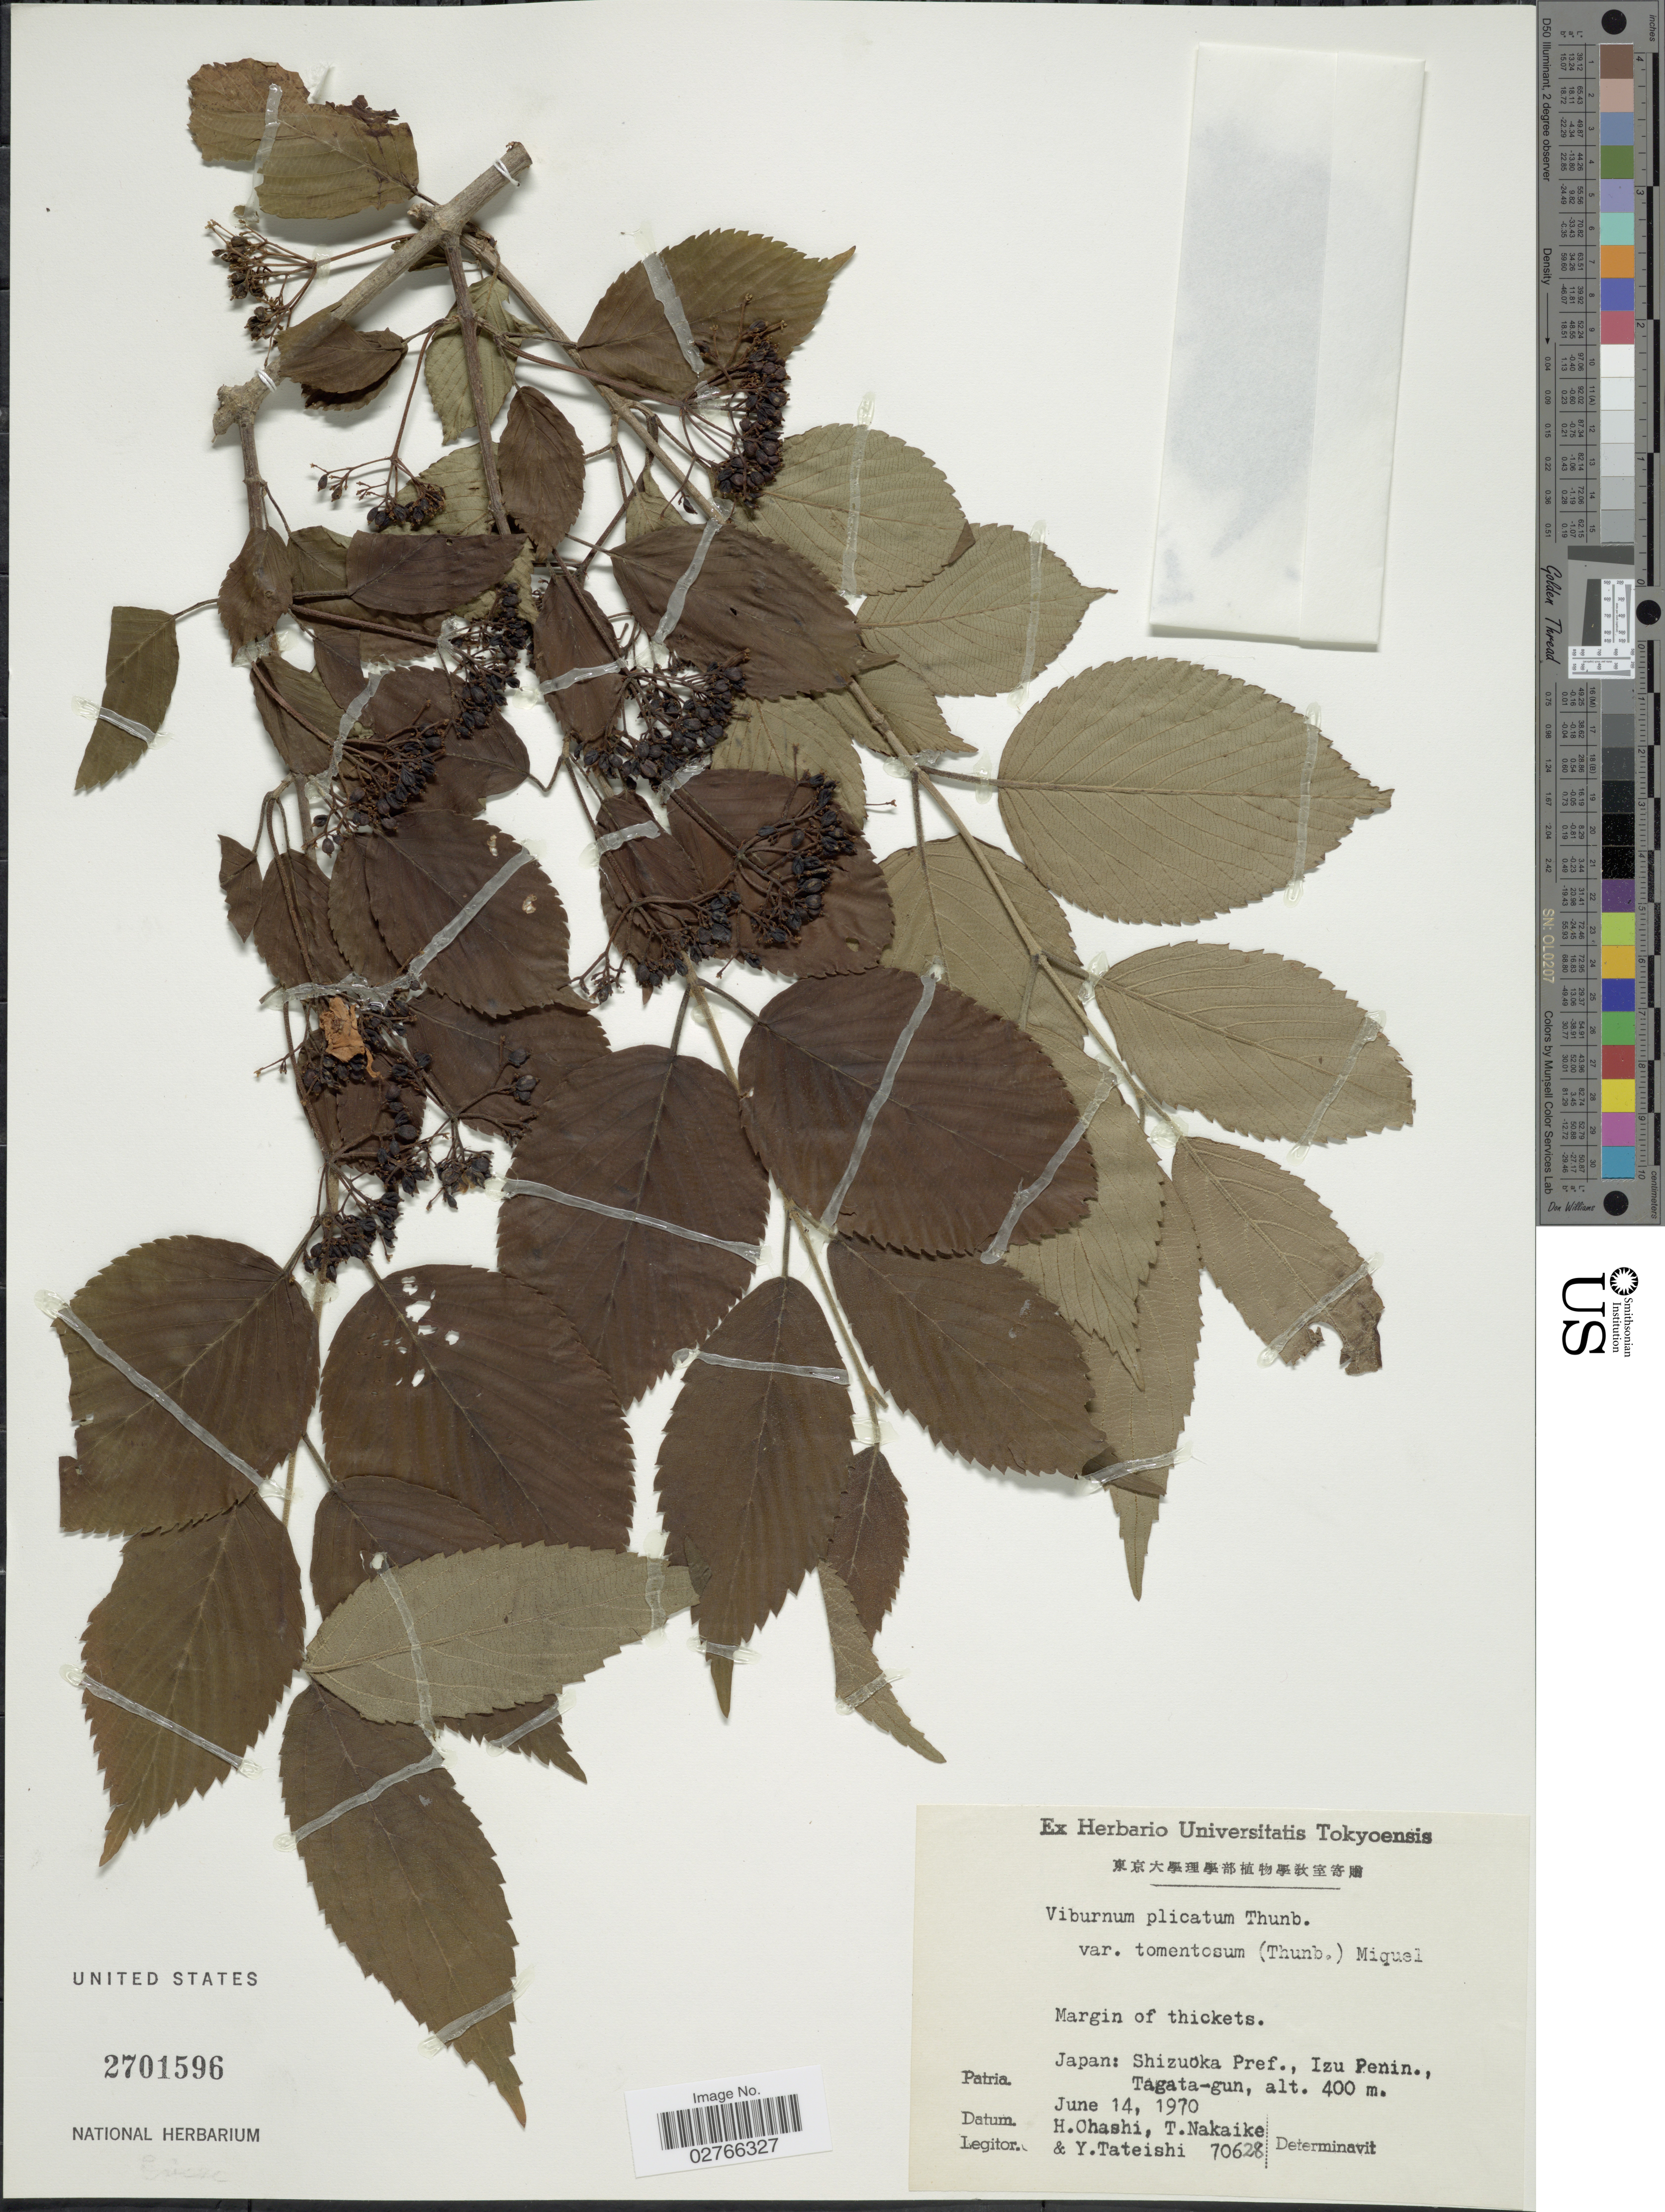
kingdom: Plantae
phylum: Tracheophyta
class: Magnoliopsida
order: Dipsacales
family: Viburnaceae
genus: Viburnum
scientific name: Viburnum plicatum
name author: Thunb.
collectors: H. Ohashi, T. Nakaike & Y. Tateishi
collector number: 70628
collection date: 1970-06-14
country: Japan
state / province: Sizuoka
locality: Shizuoka Pref., Izu Penin., Tagata-gun.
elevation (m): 400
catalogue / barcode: US 2701596